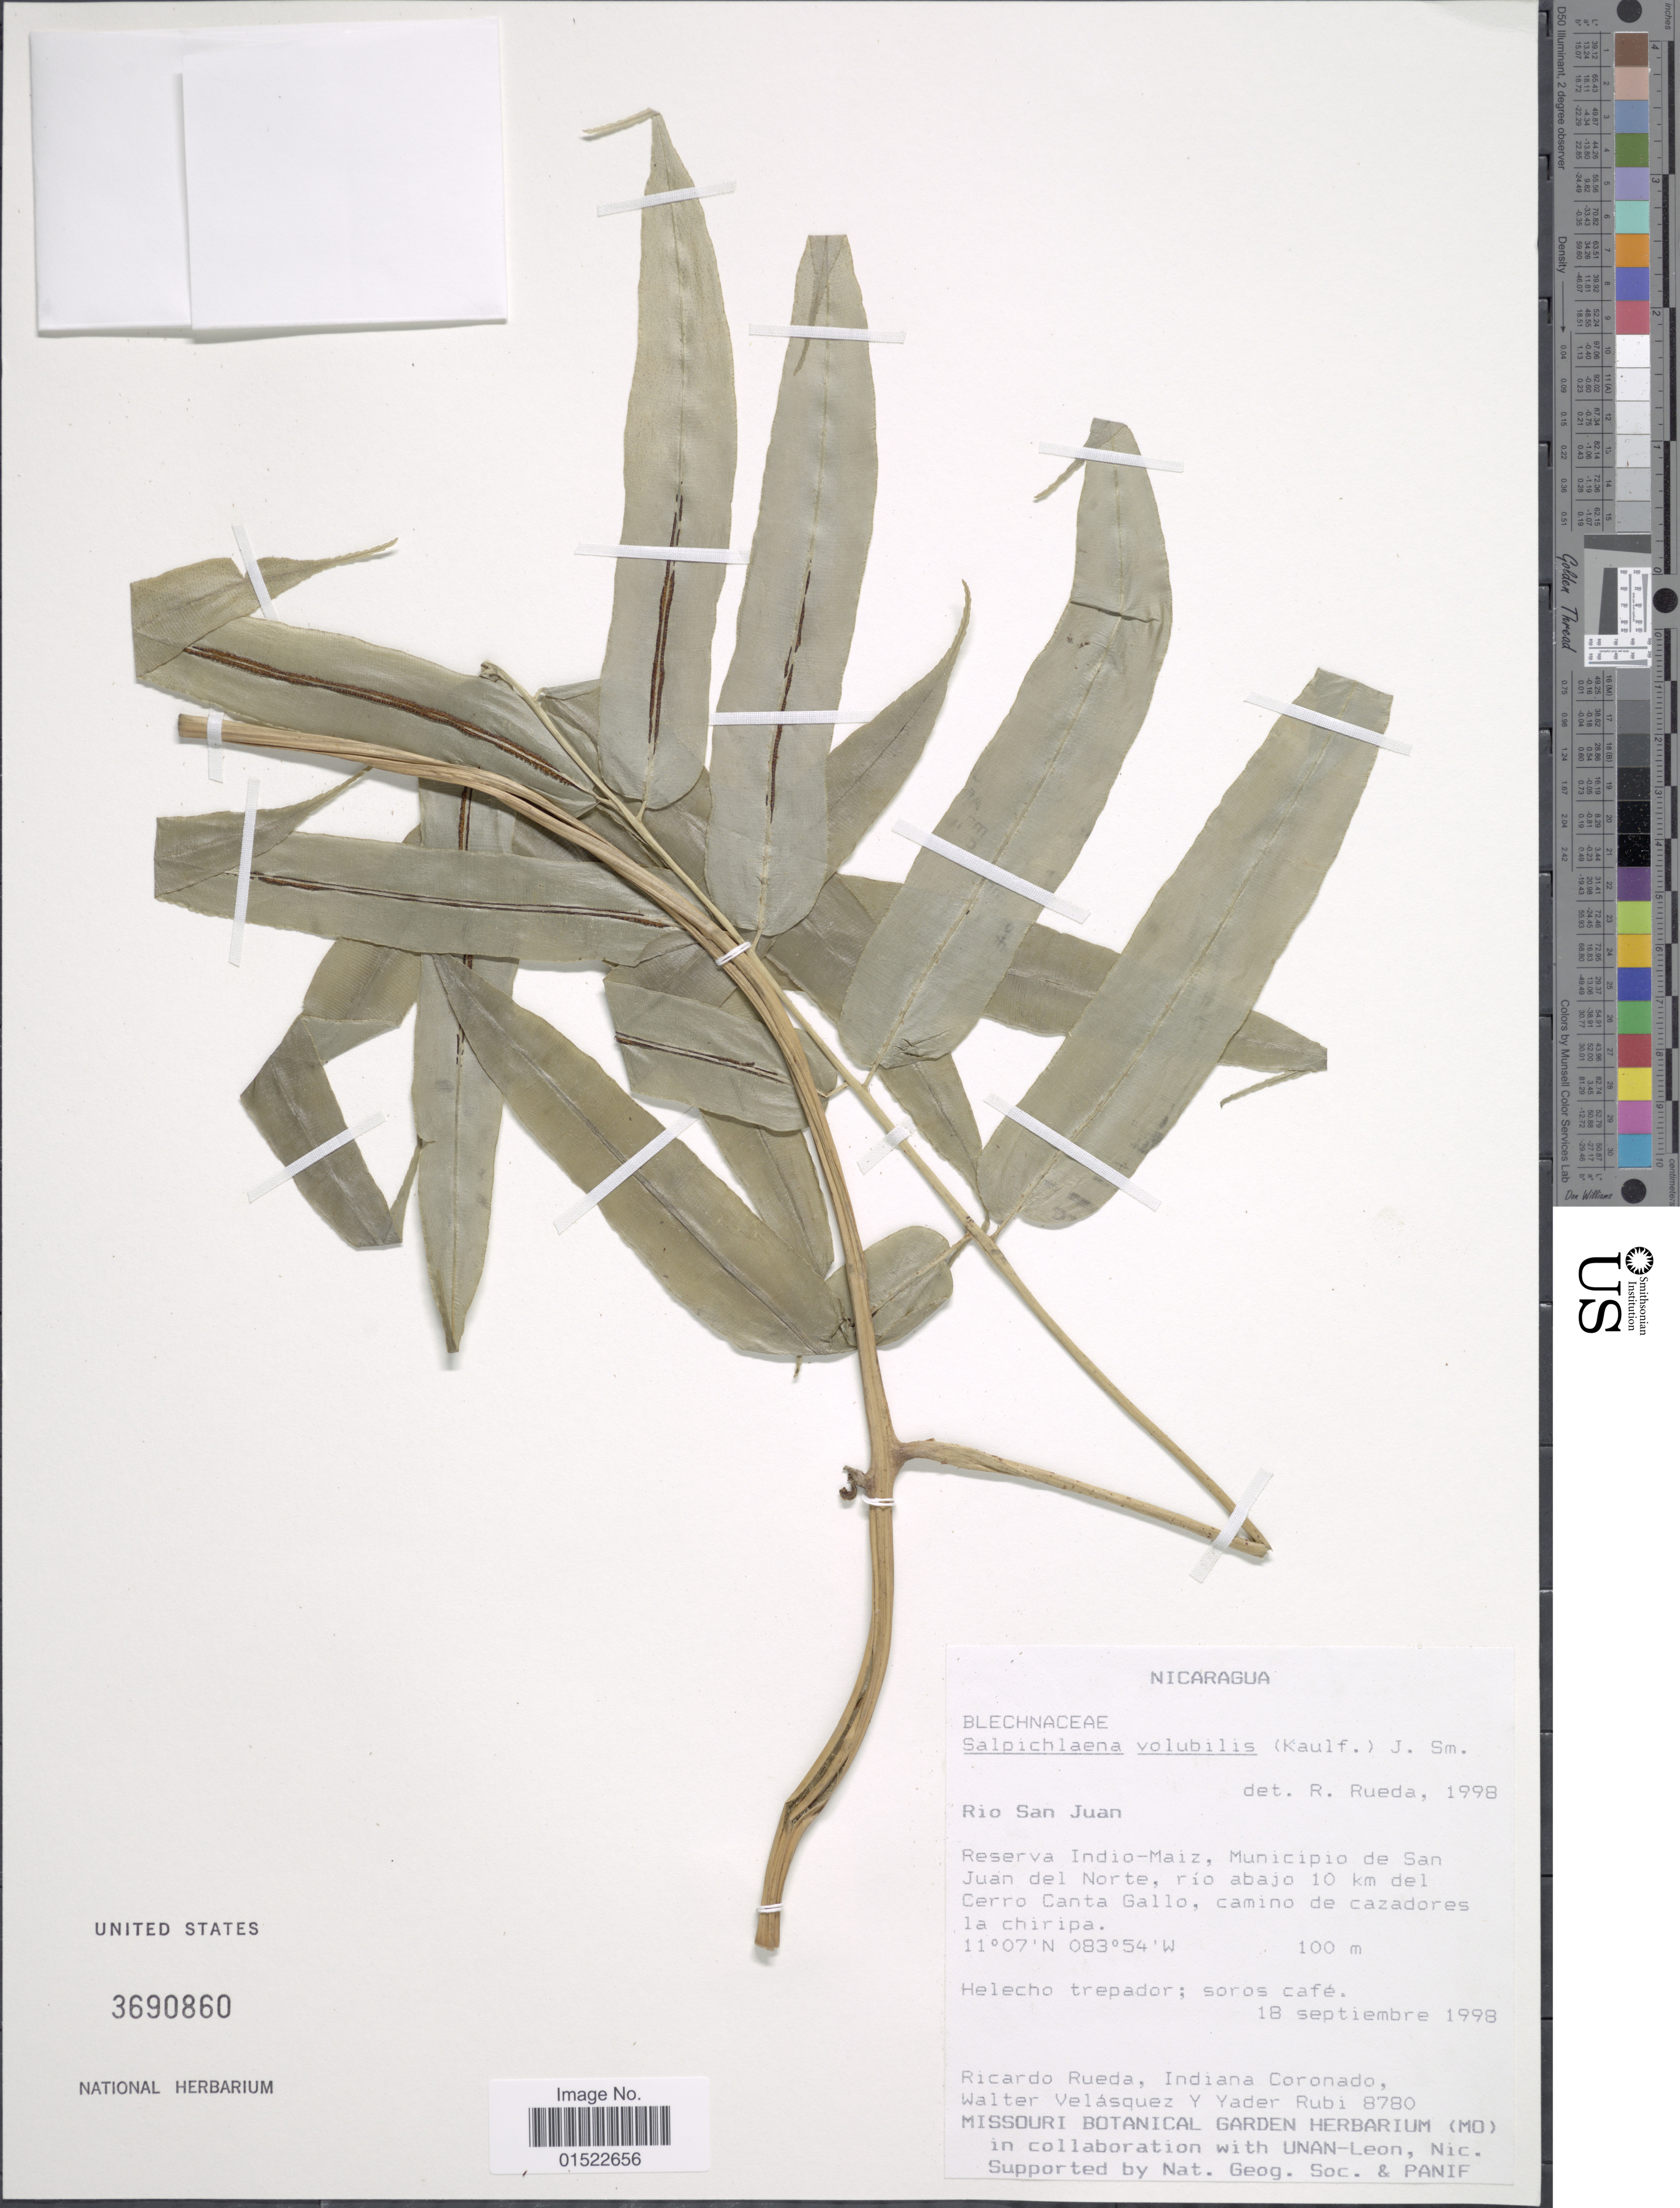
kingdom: Plantae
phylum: Tracheophyta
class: Polypodiopsida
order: Polypodiales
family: Blechnaceae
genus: Salpichlaena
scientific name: Salpichlaena volubilis subsp. volubilis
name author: (Kaulf.) J. Sm.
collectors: R. Rueda, I. Coronado, W. Velasquez & Y. Rubi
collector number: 8780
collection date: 1998-09-18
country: Nicaragua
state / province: Rio San Juan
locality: Reserva Indio-Maiz, Municipio de San Juan del Norte, rio abajo 10 km del Cerro Canta Gallo, camino de cazadores la chiripa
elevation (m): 100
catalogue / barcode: US 3690860